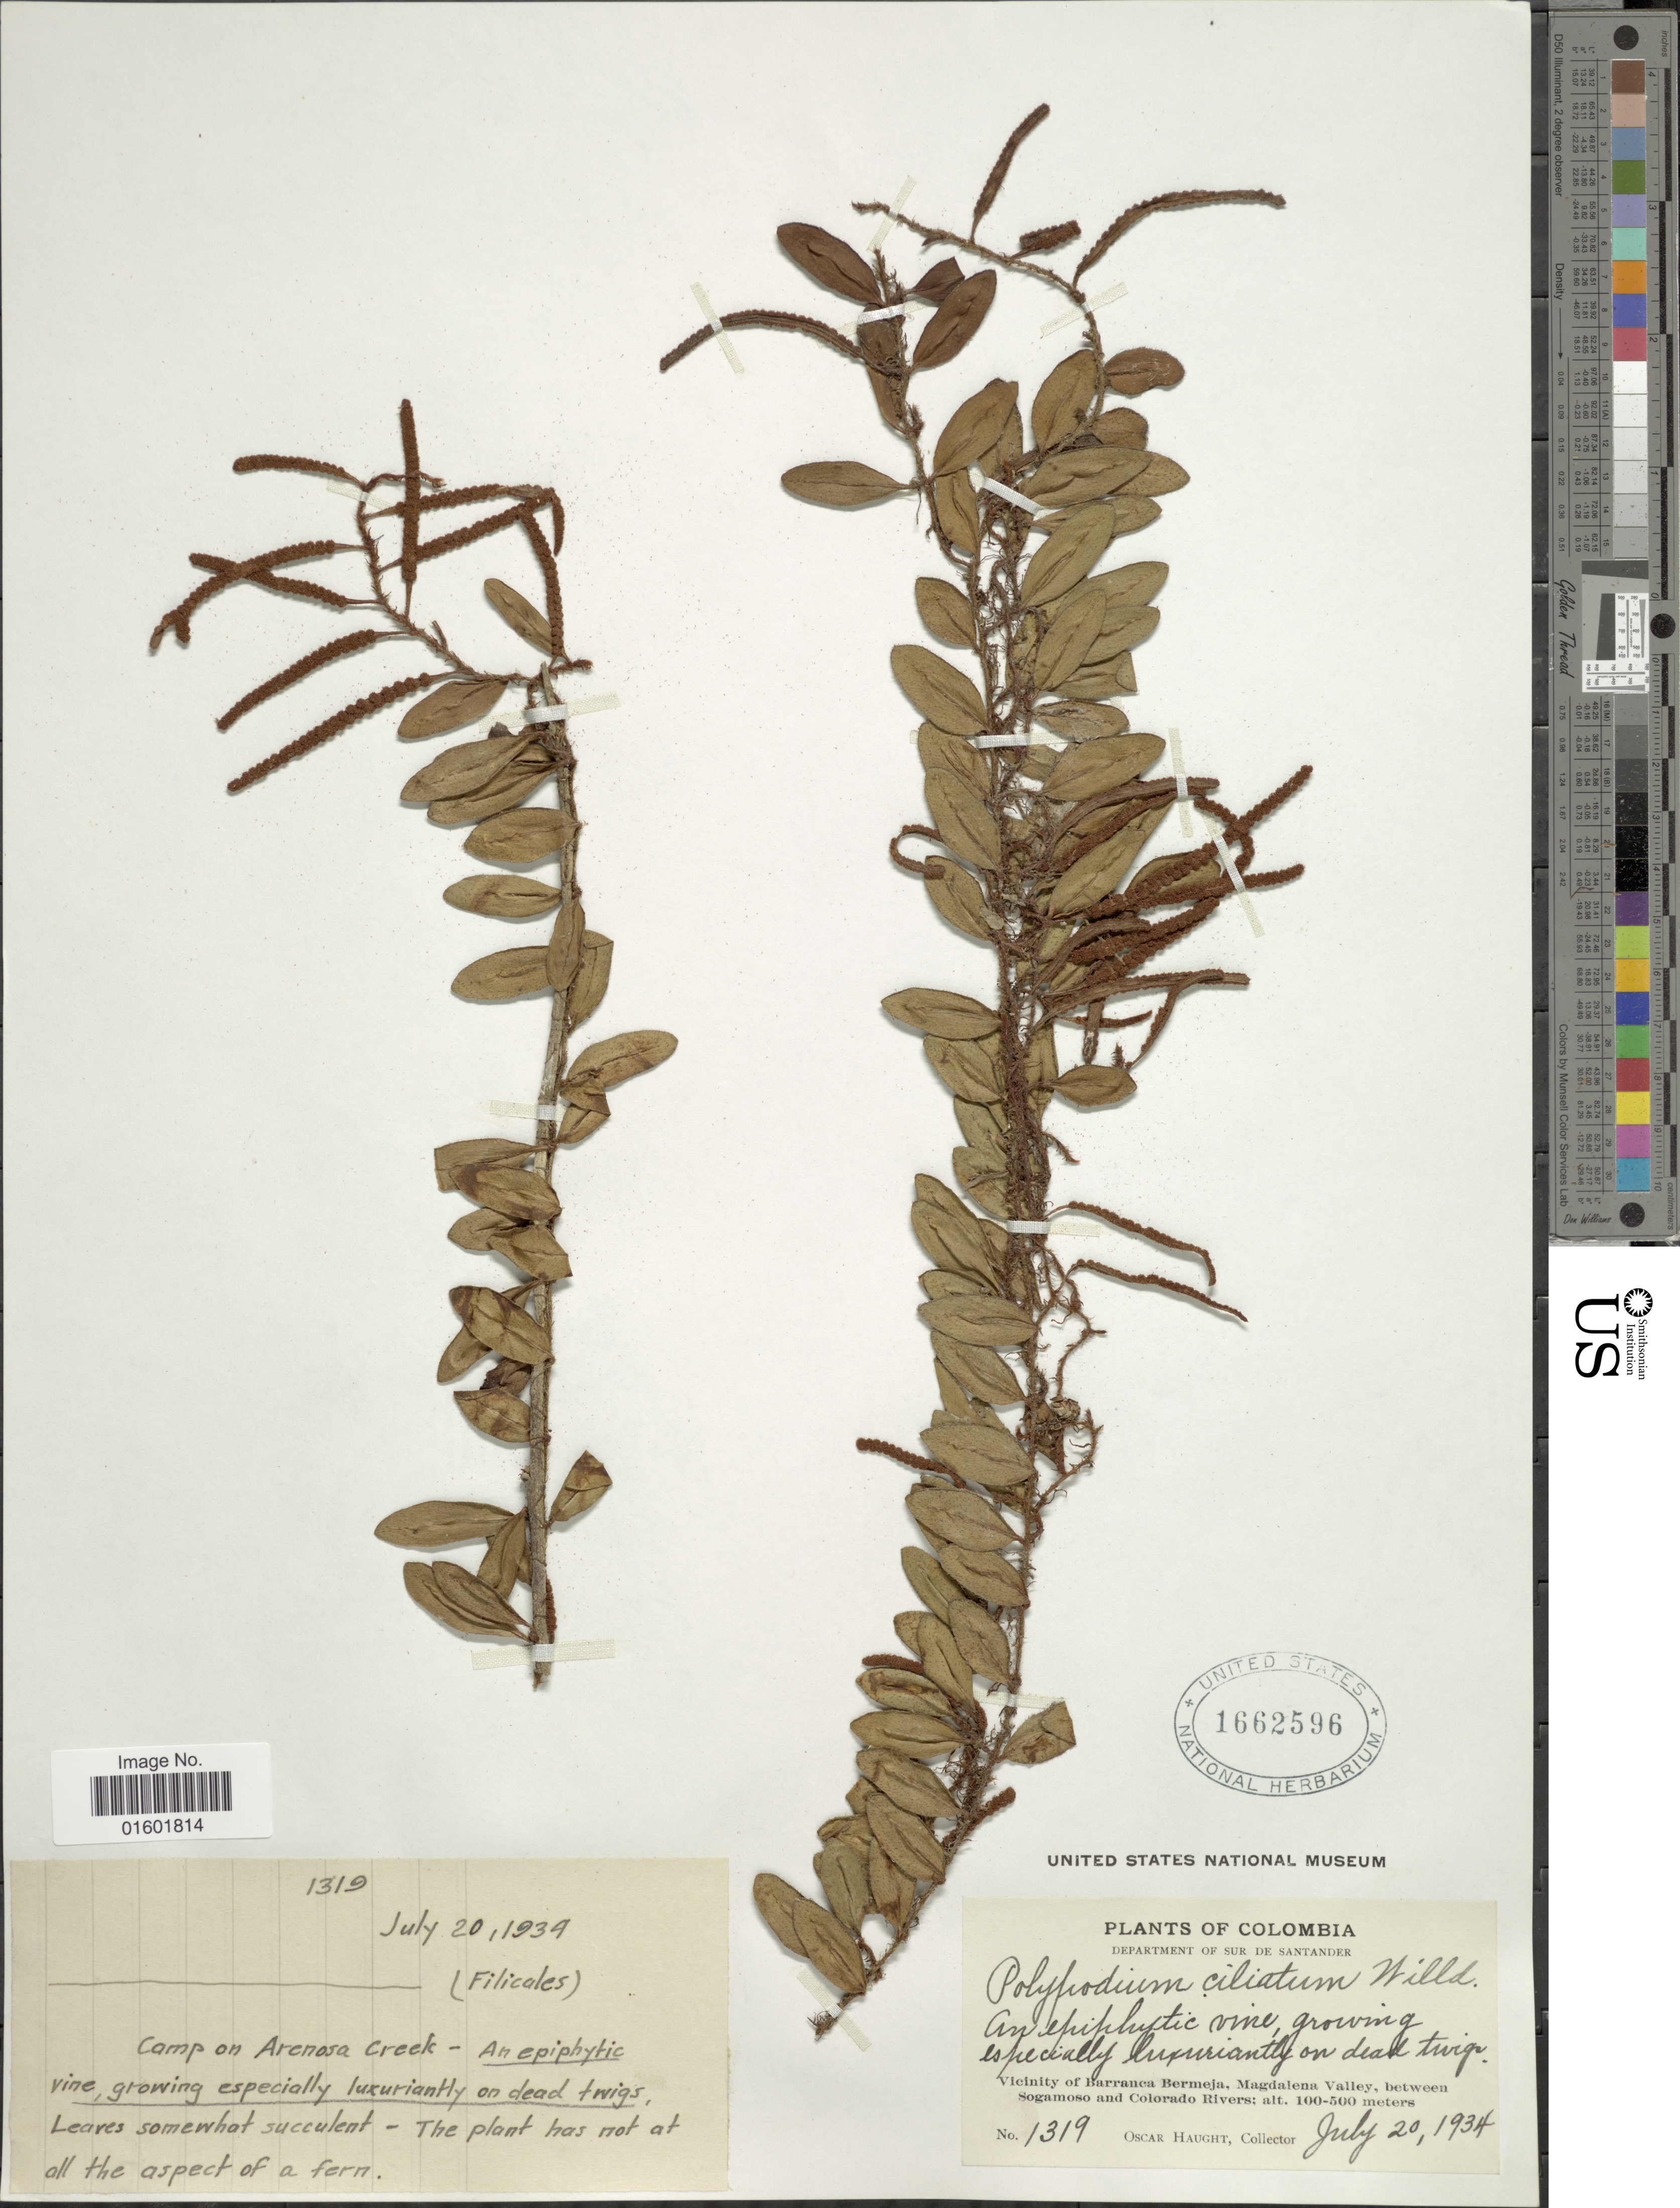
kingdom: Plantae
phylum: Tracheophyta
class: Polypodiopsida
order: Polypodiales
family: Polypodiaceae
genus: Microgramma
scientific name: Microgramma reptans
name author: (Cav.) A.R. Sm.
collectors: O. L. Haught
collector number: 1319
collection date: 1934-07-20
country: Colombia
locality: Department of Sur de Santander, Vicinity of Barranca Bermeja, Magdalena Valley, between Sogamoso and Colorado Rivers. Camps on Arenosa creek.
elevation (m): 100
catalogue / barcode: US 1662596